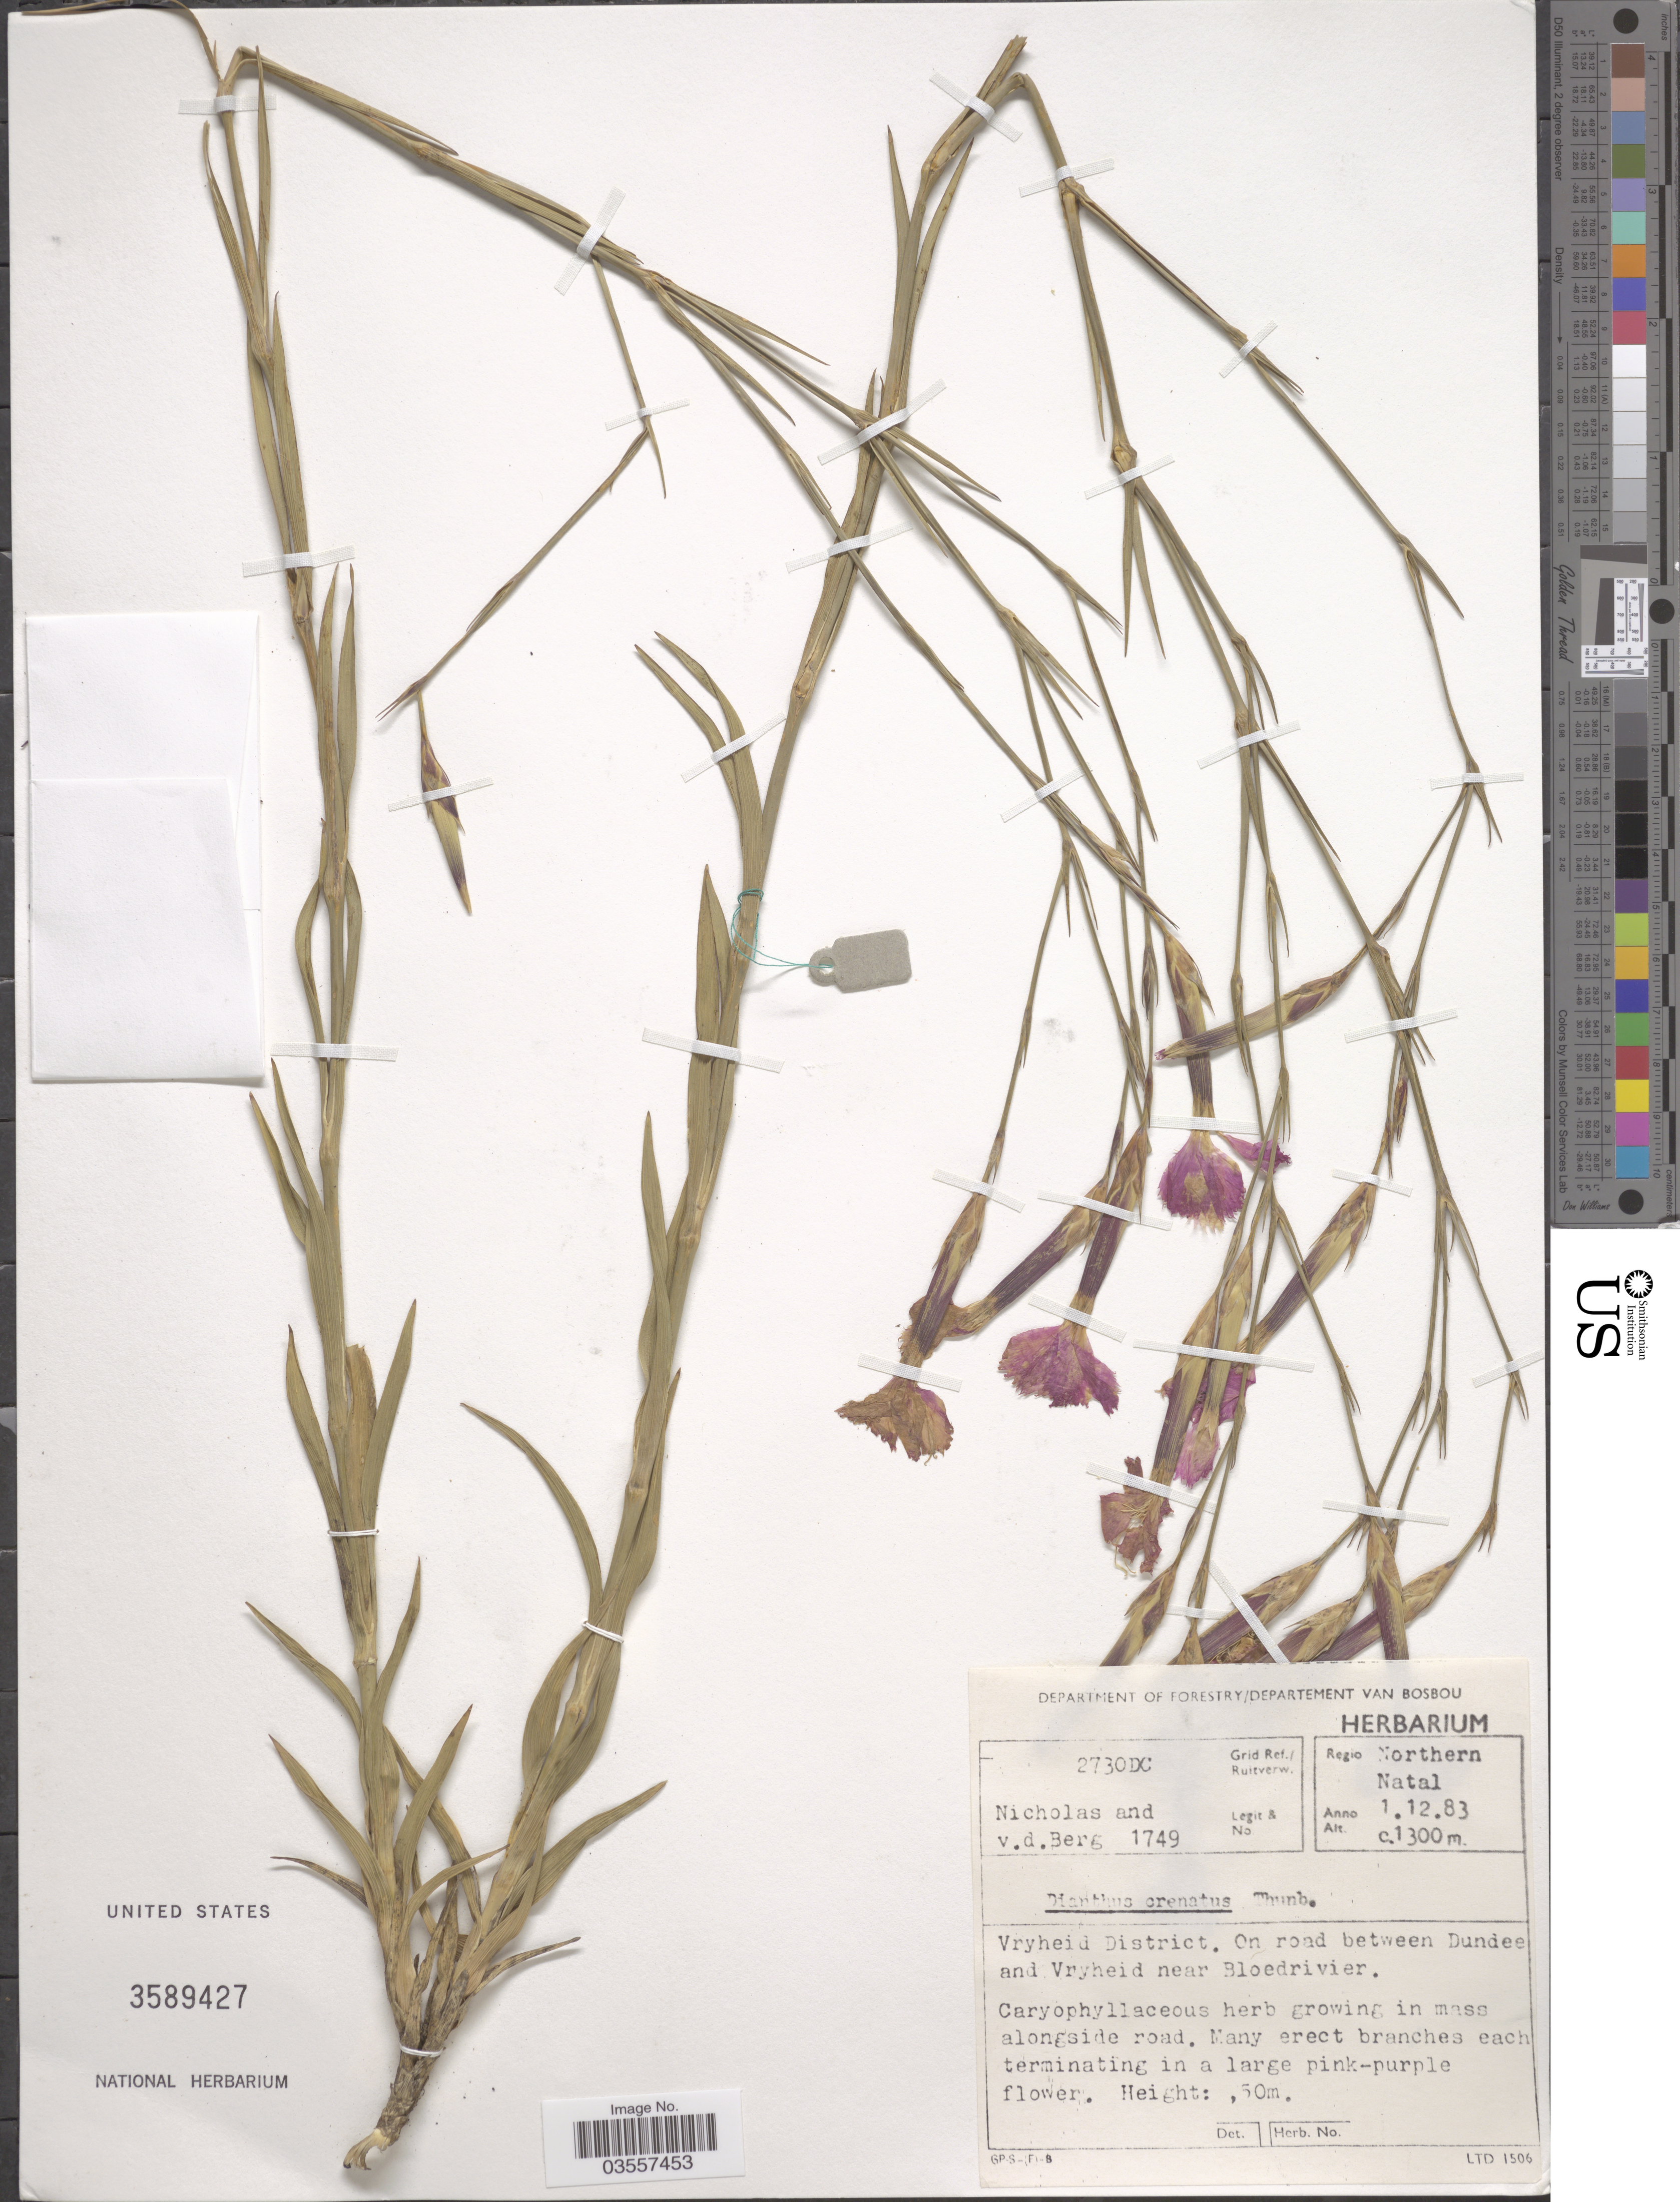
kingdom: Plantae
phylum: Tracheophyta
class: Magnoliopsida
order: Caryophyllales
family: Caryophyllaceae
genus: Dianthus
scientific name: Dianthus crenatus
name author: Thunb.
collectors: Nicholas & V. d. Berg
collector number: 1749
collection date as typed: Transcribed d/m/y: 1/12/83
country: South Africa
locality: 2730DC Grid Ref./Ruitverw. Regio Northern Natal. Vryheid District. On road between Dundee and Vryheid near Bloedrivier.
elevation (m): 1300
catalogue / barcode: US 3589427